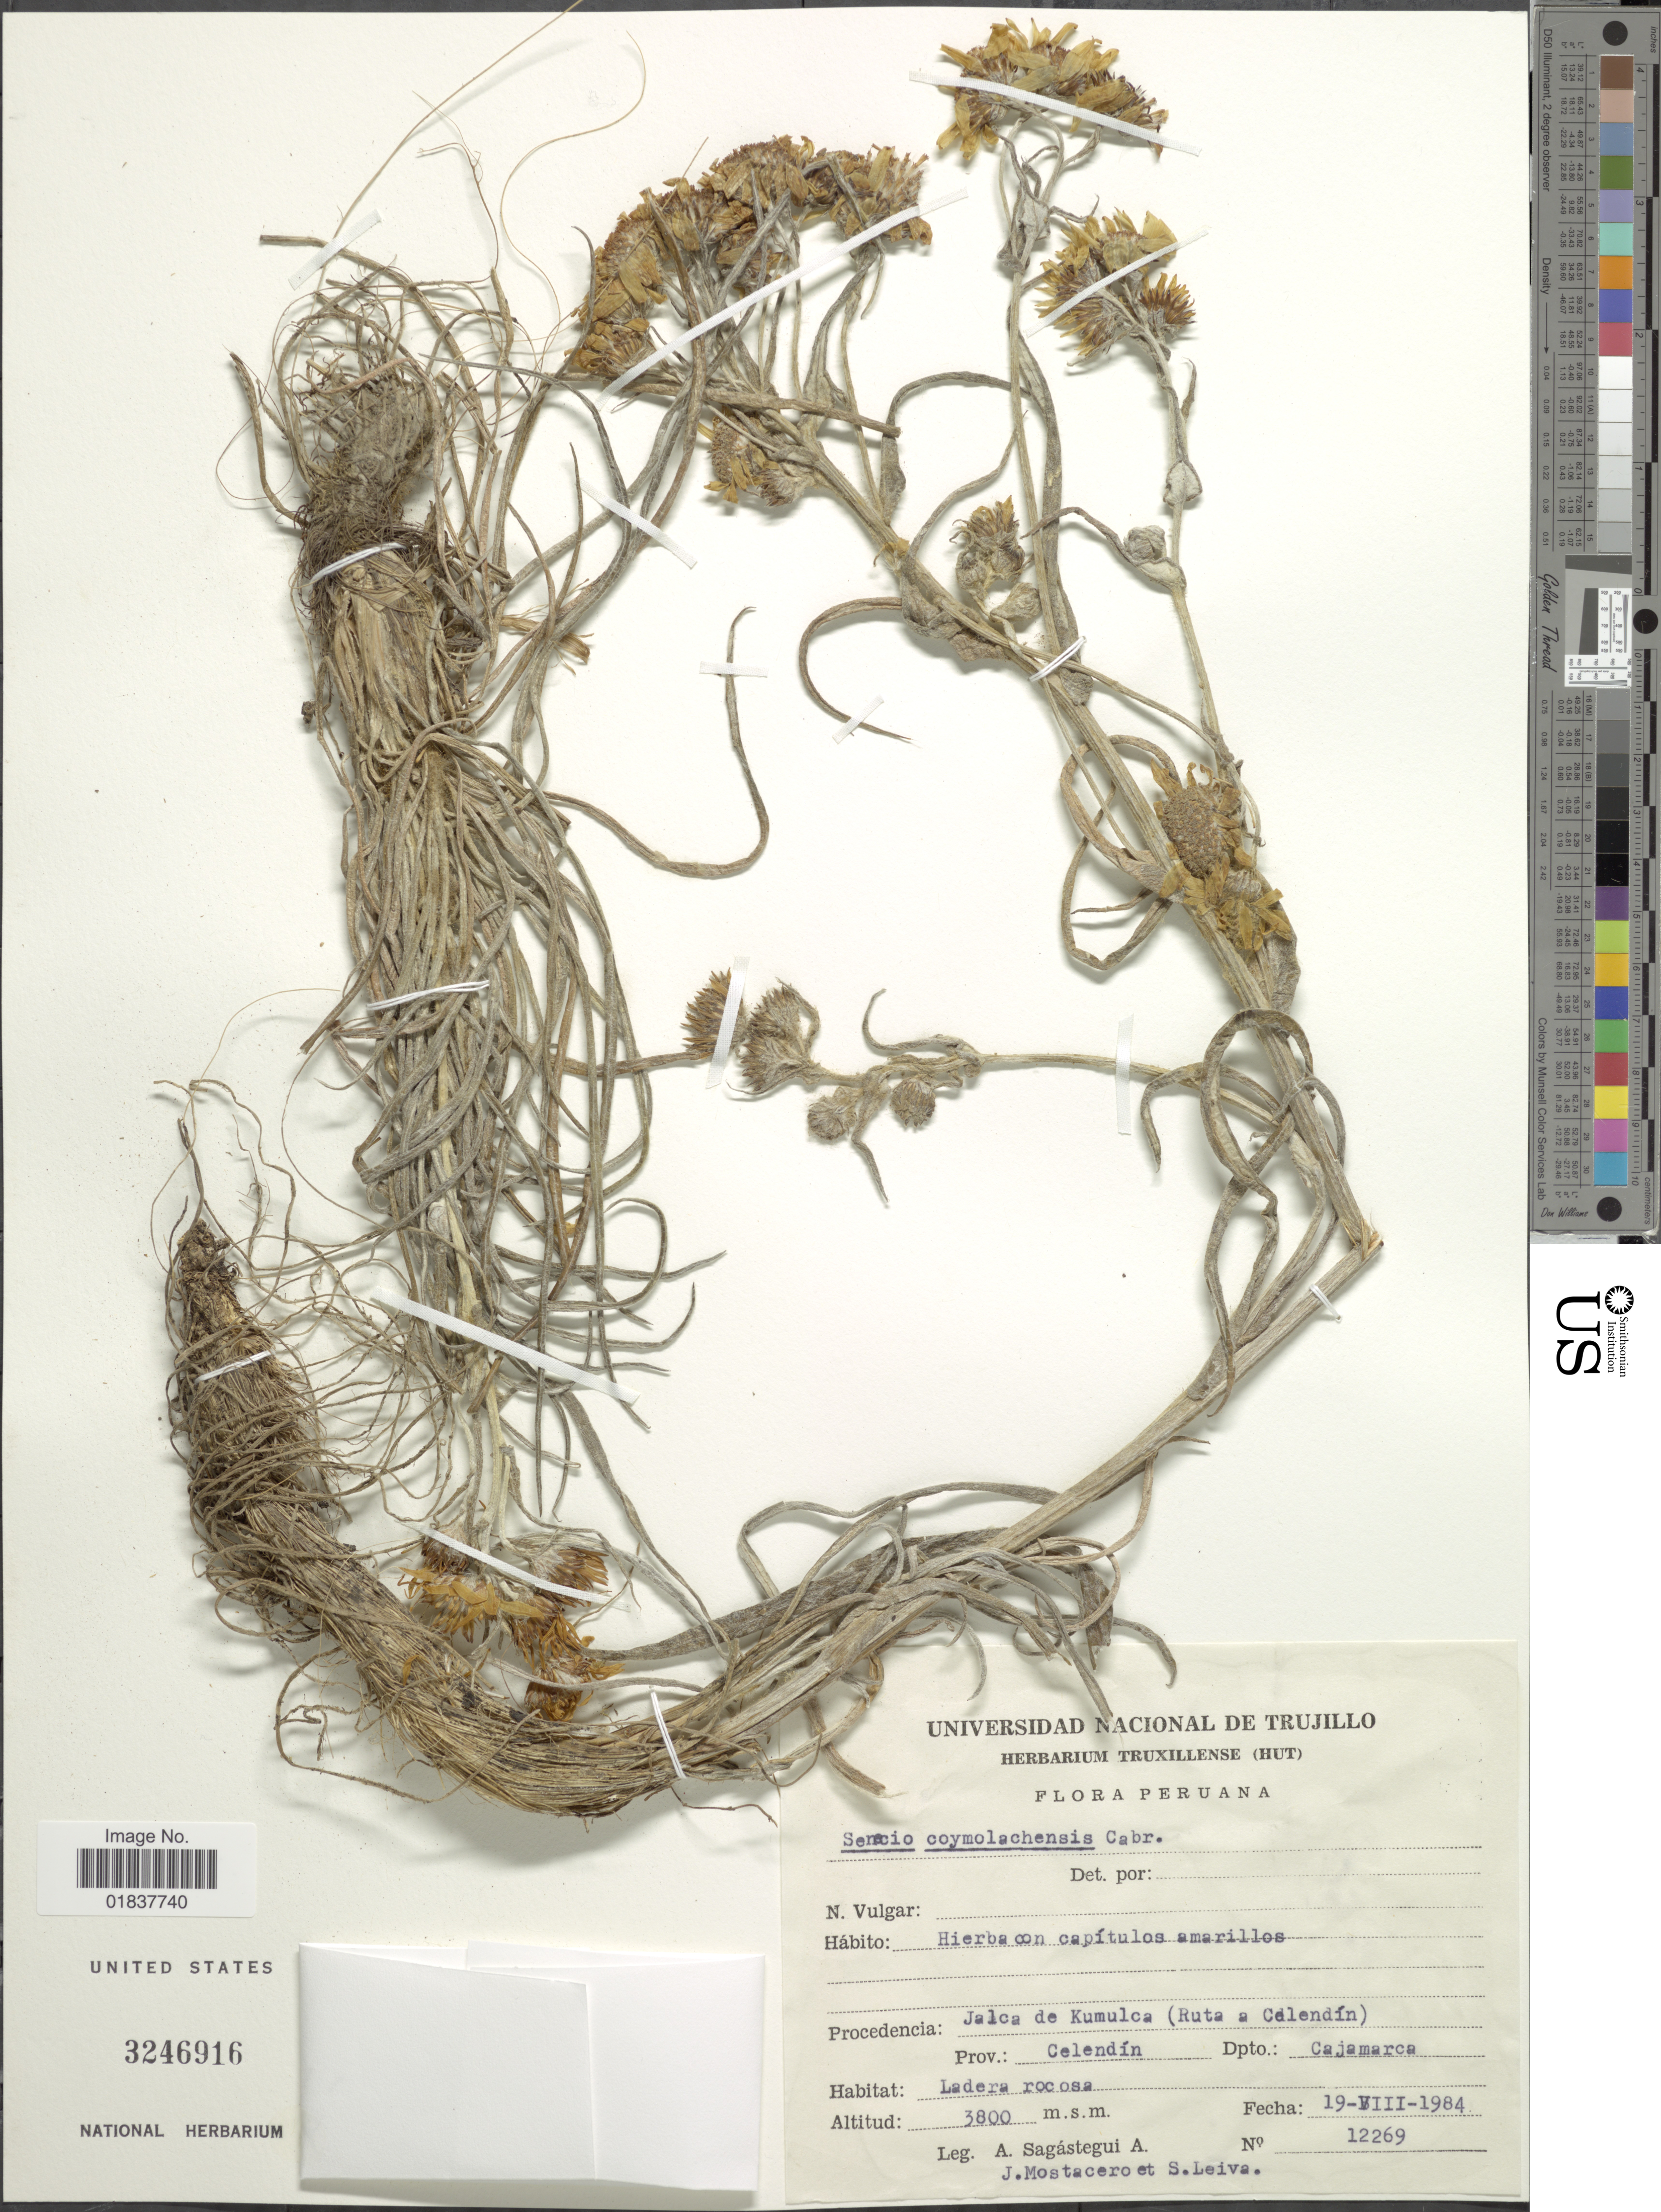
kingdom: Plantae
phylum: Tracheophyta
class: Magnoliopsida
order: Asterales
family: Asteraceae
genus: Senecio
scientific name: Senecio coymolachensis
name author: Cabrera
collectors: A. Sagástegui A., J. Mostacero & S. Leiva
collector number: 12269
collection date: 1984-08-19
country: Peru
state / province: Cajamarca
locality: Jalca de Kumulca (Ruta a Celendin), Prov. Celendin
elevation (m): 3800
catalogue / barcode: US 3246916